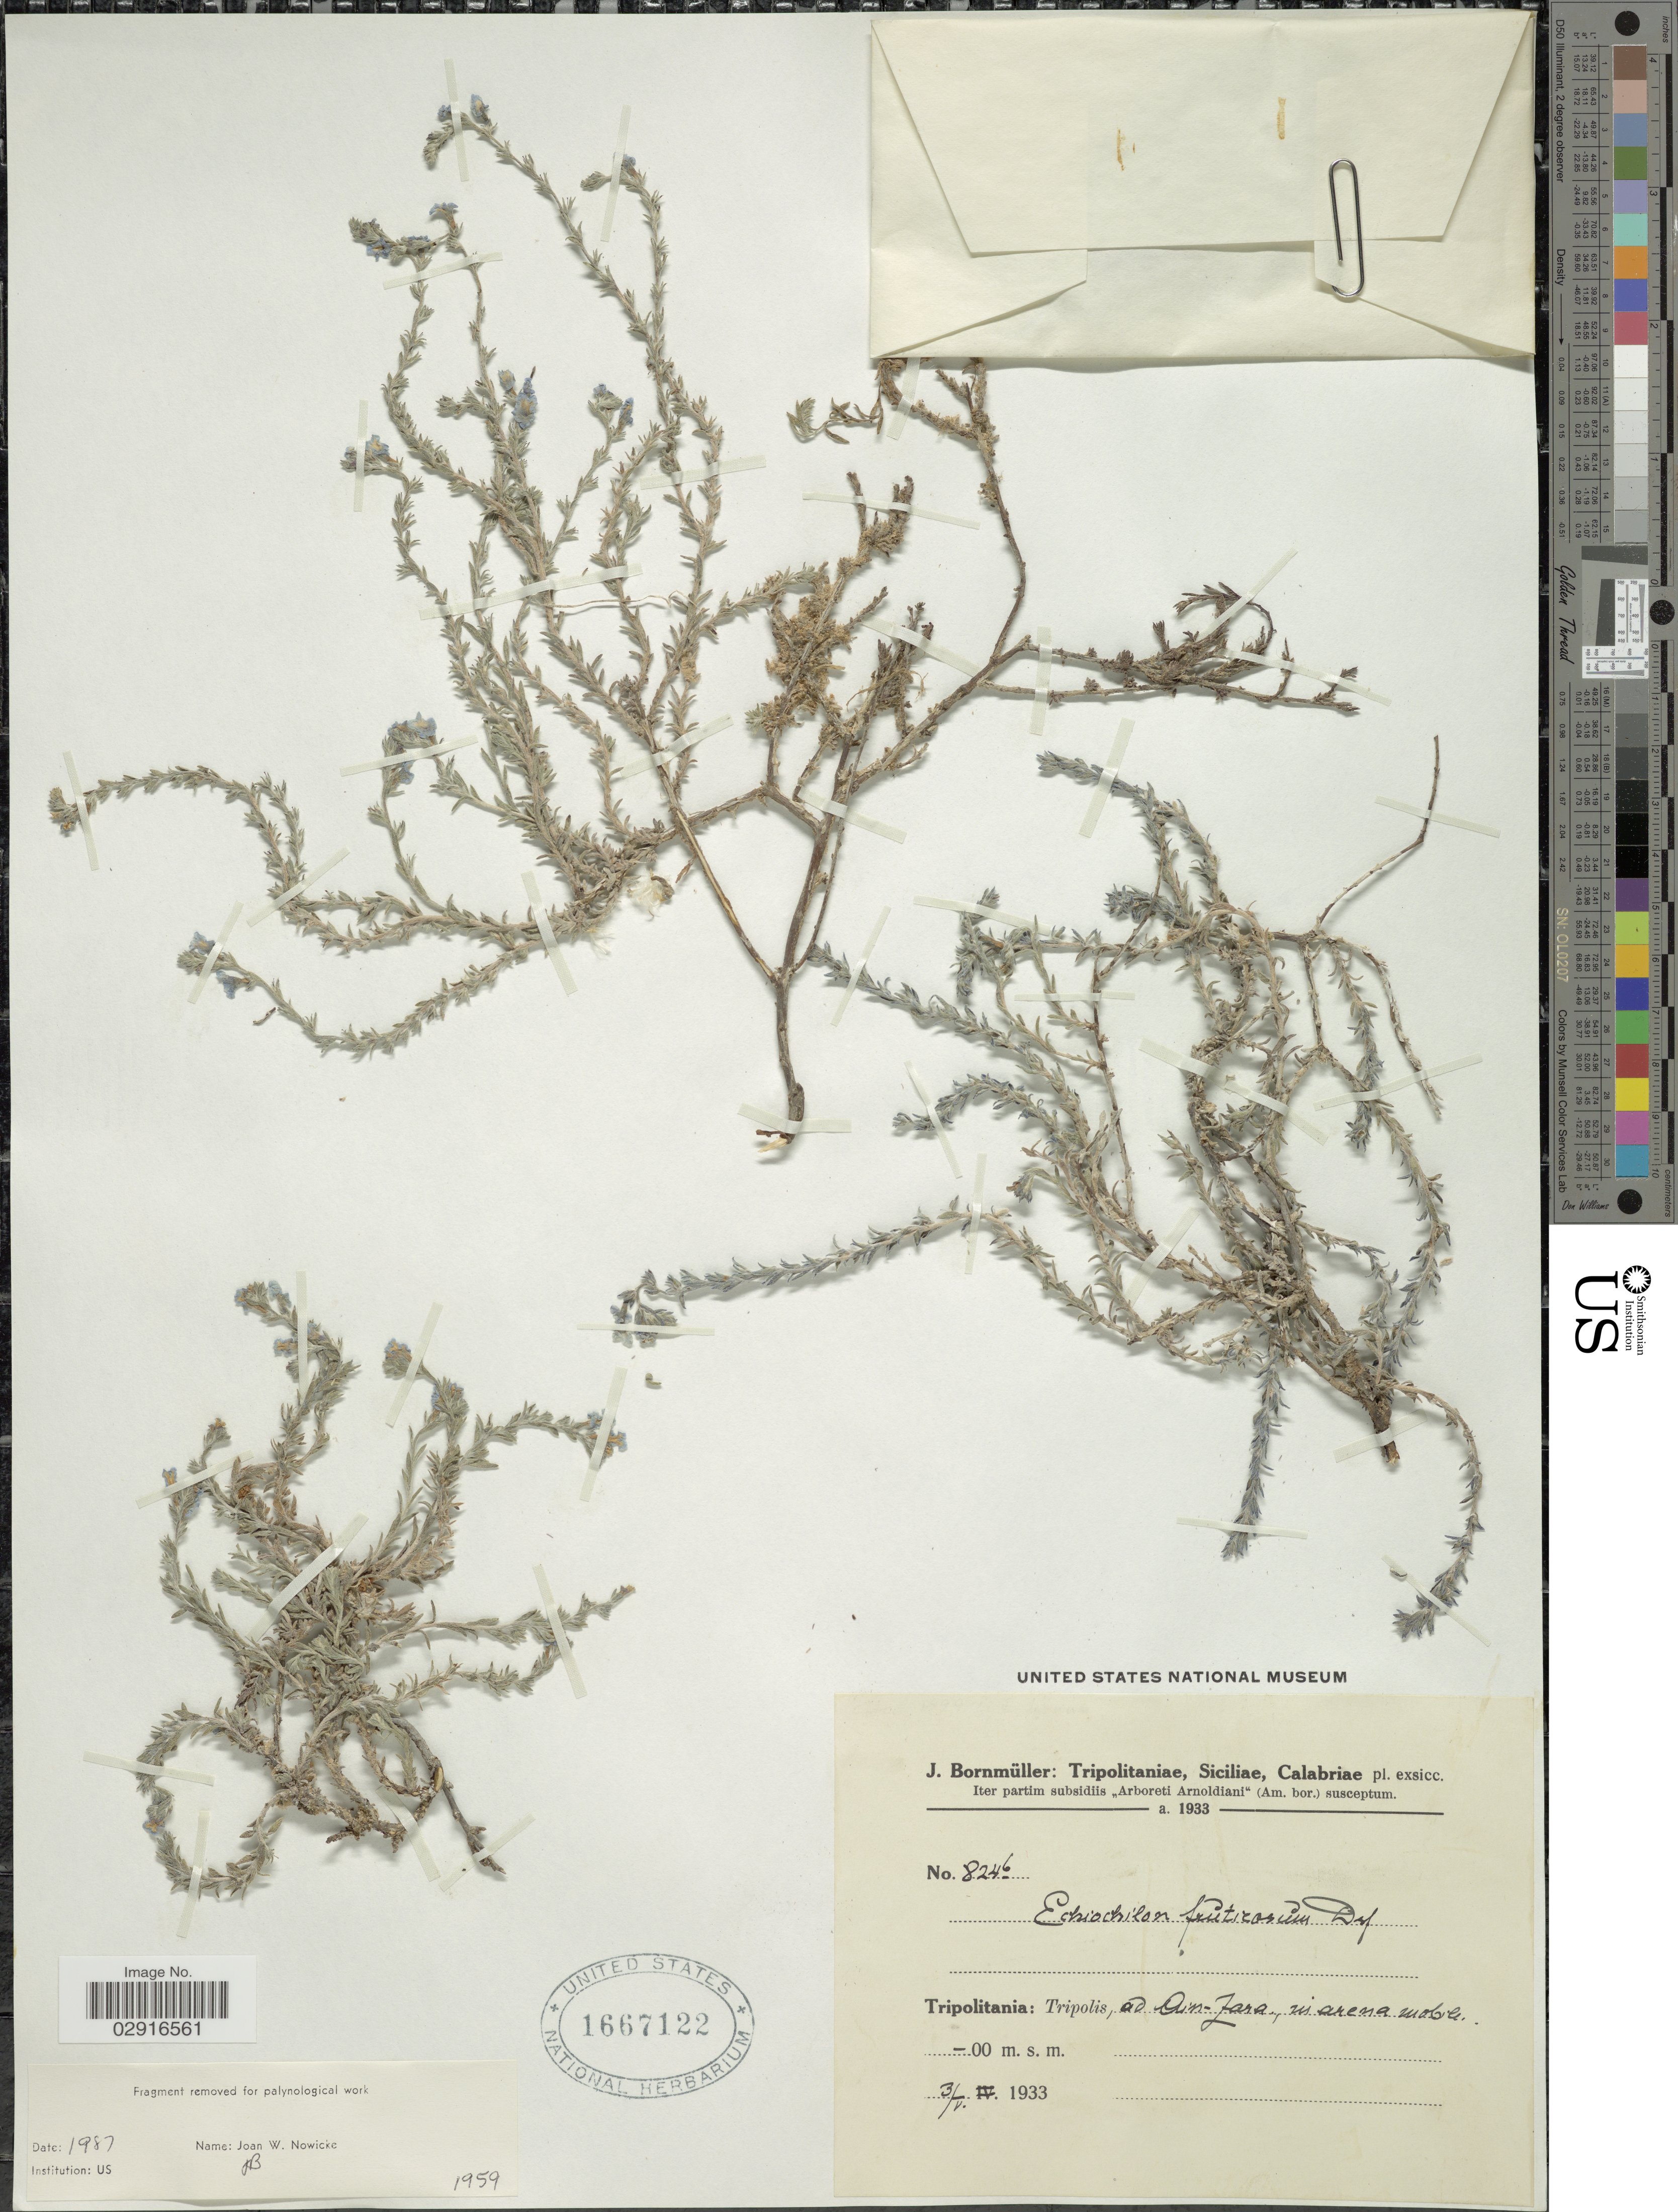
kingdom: Plantae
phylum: Tracheophyta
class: Magnoliopsida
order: Boraginales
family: Boraginaceae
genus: Echiochilon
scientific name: Echiochilon fruticosum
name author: Desf.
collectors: J. Bornmüller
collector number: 8246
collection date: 1933-05-03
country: Libya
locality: Tripolitania: Tripolis, ad Ain-Zara.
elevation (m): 0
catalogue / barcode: US 1667122